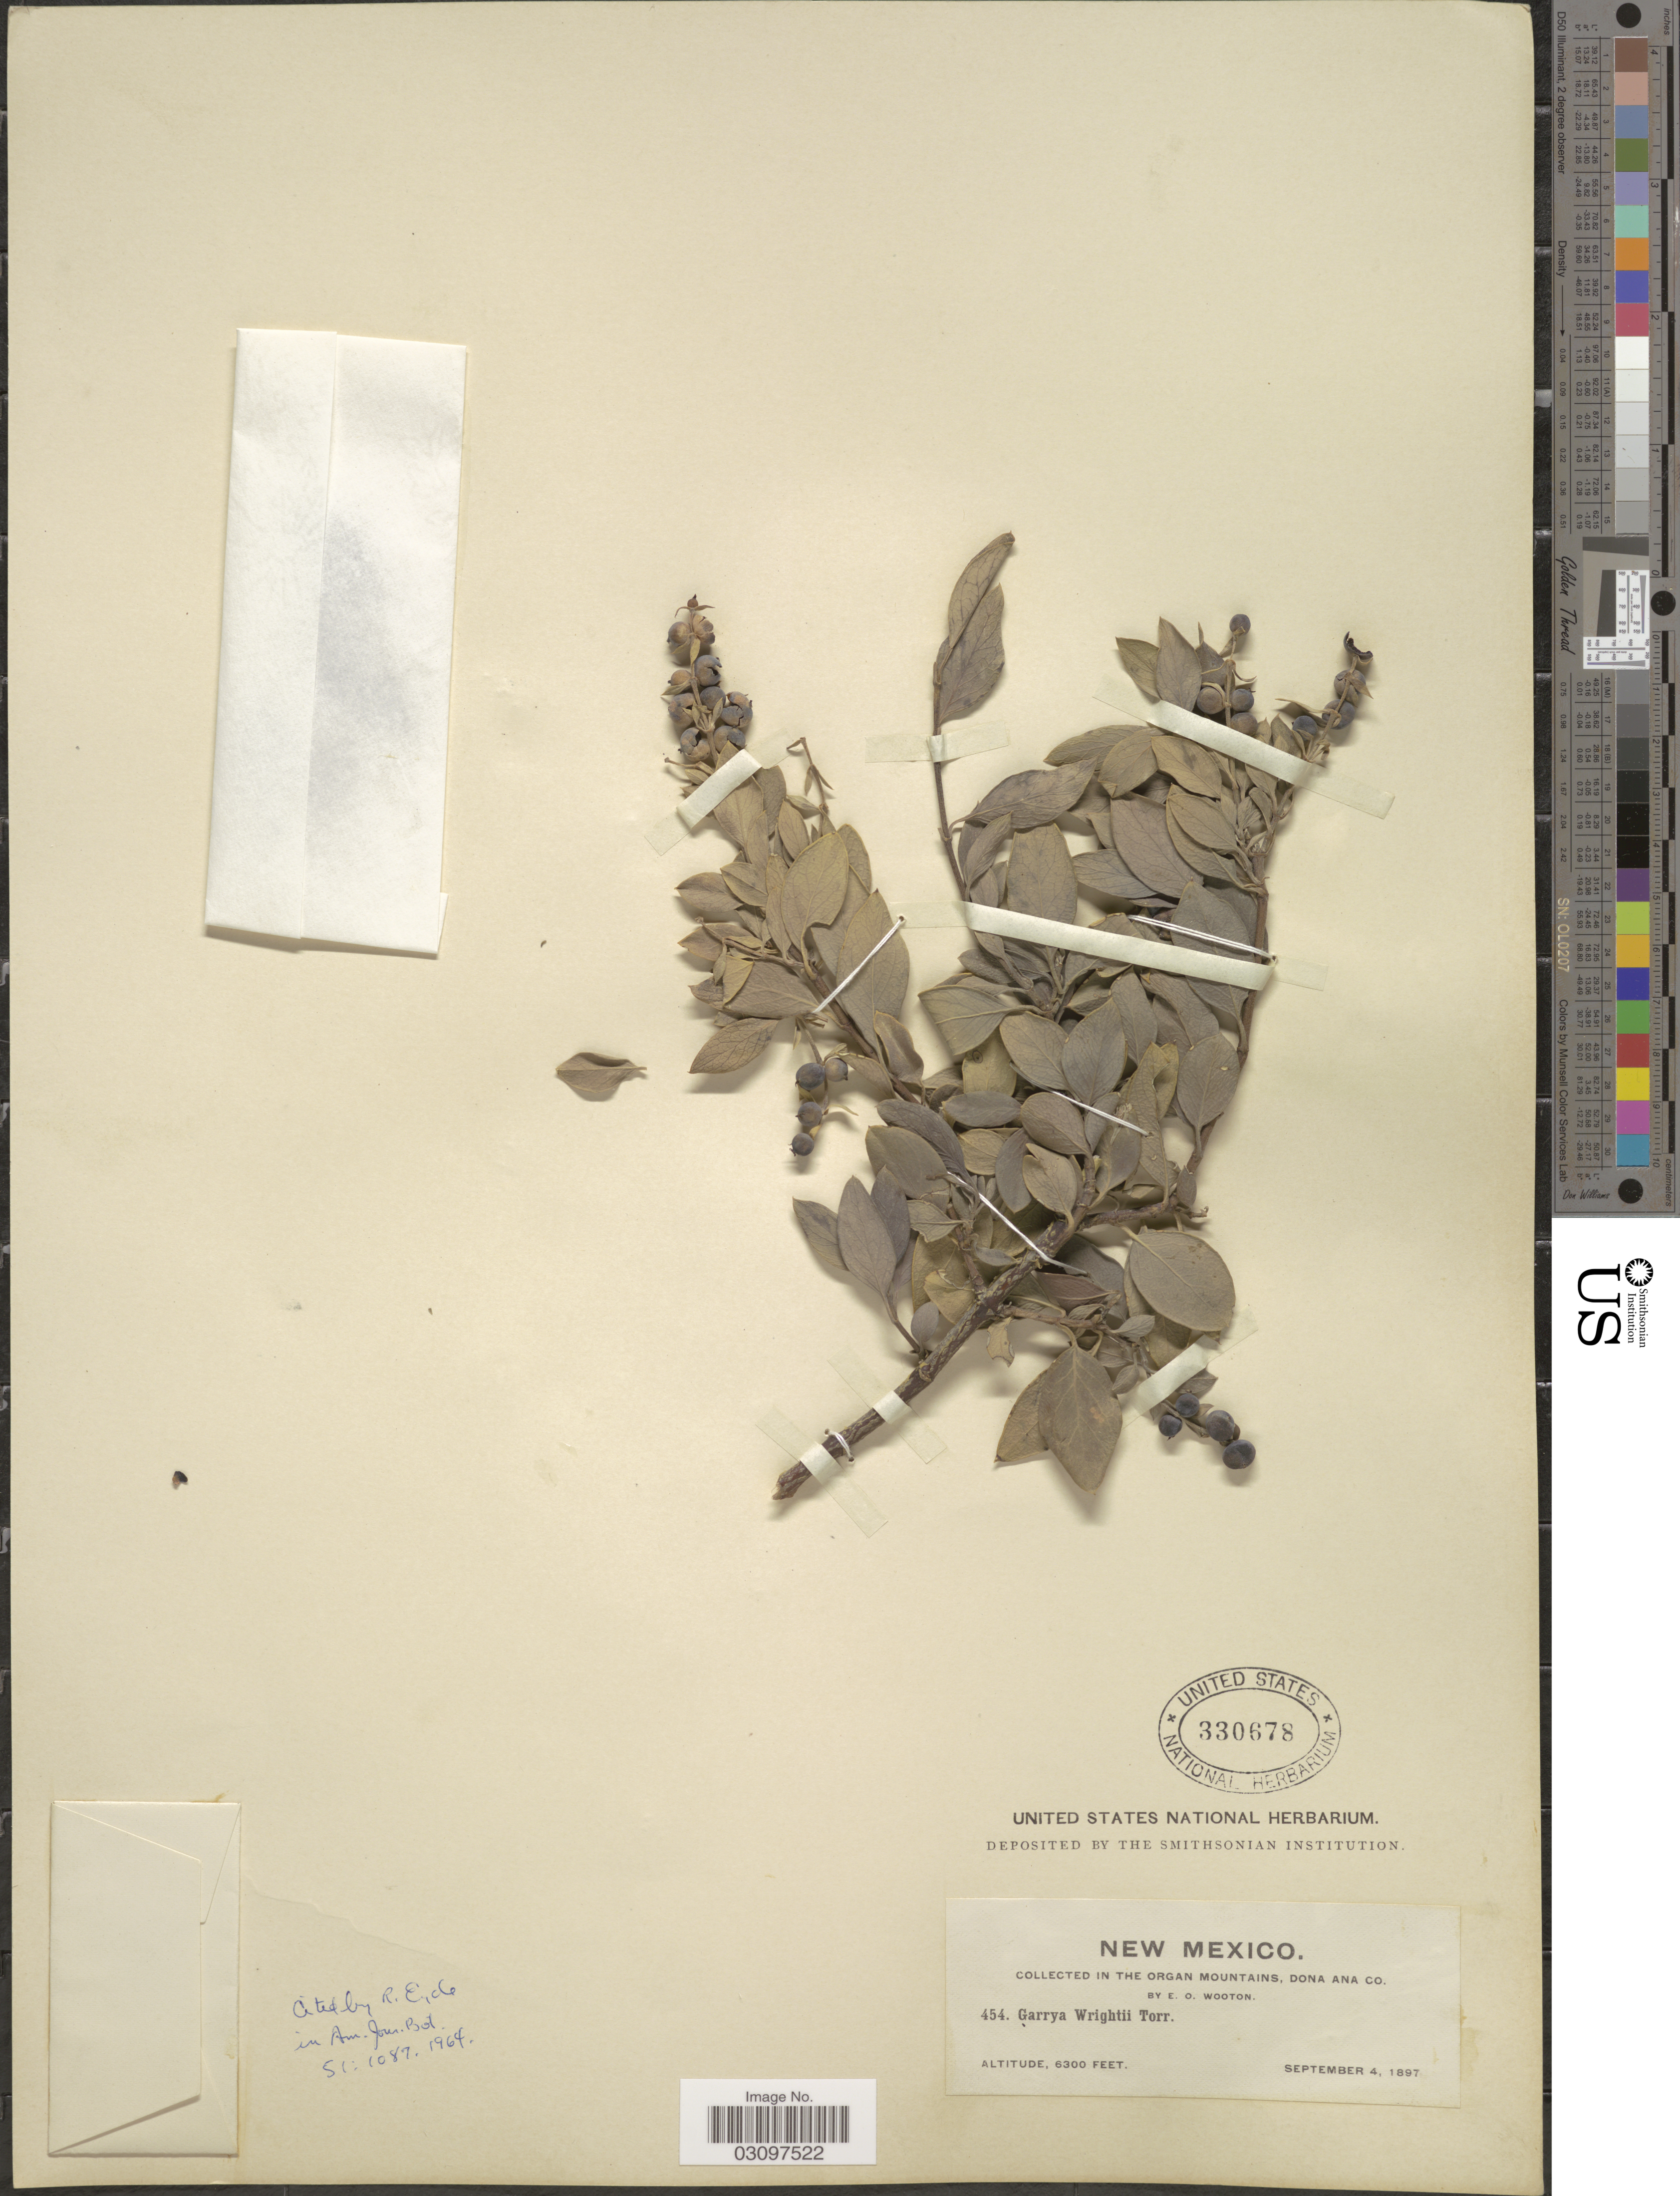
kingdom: Plantae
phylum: Tracheophyta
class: Magnoliopsida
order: Garryales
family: Garryaceae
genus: Garrya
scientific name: Garrya wrightii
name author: Torr.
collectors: E. O. Wooton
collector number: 454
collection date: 1897-09-04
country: United States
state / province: New Mexico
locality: In The Organ Mountains, Dona Ana Co.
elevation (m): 1920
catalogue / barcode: US 330678